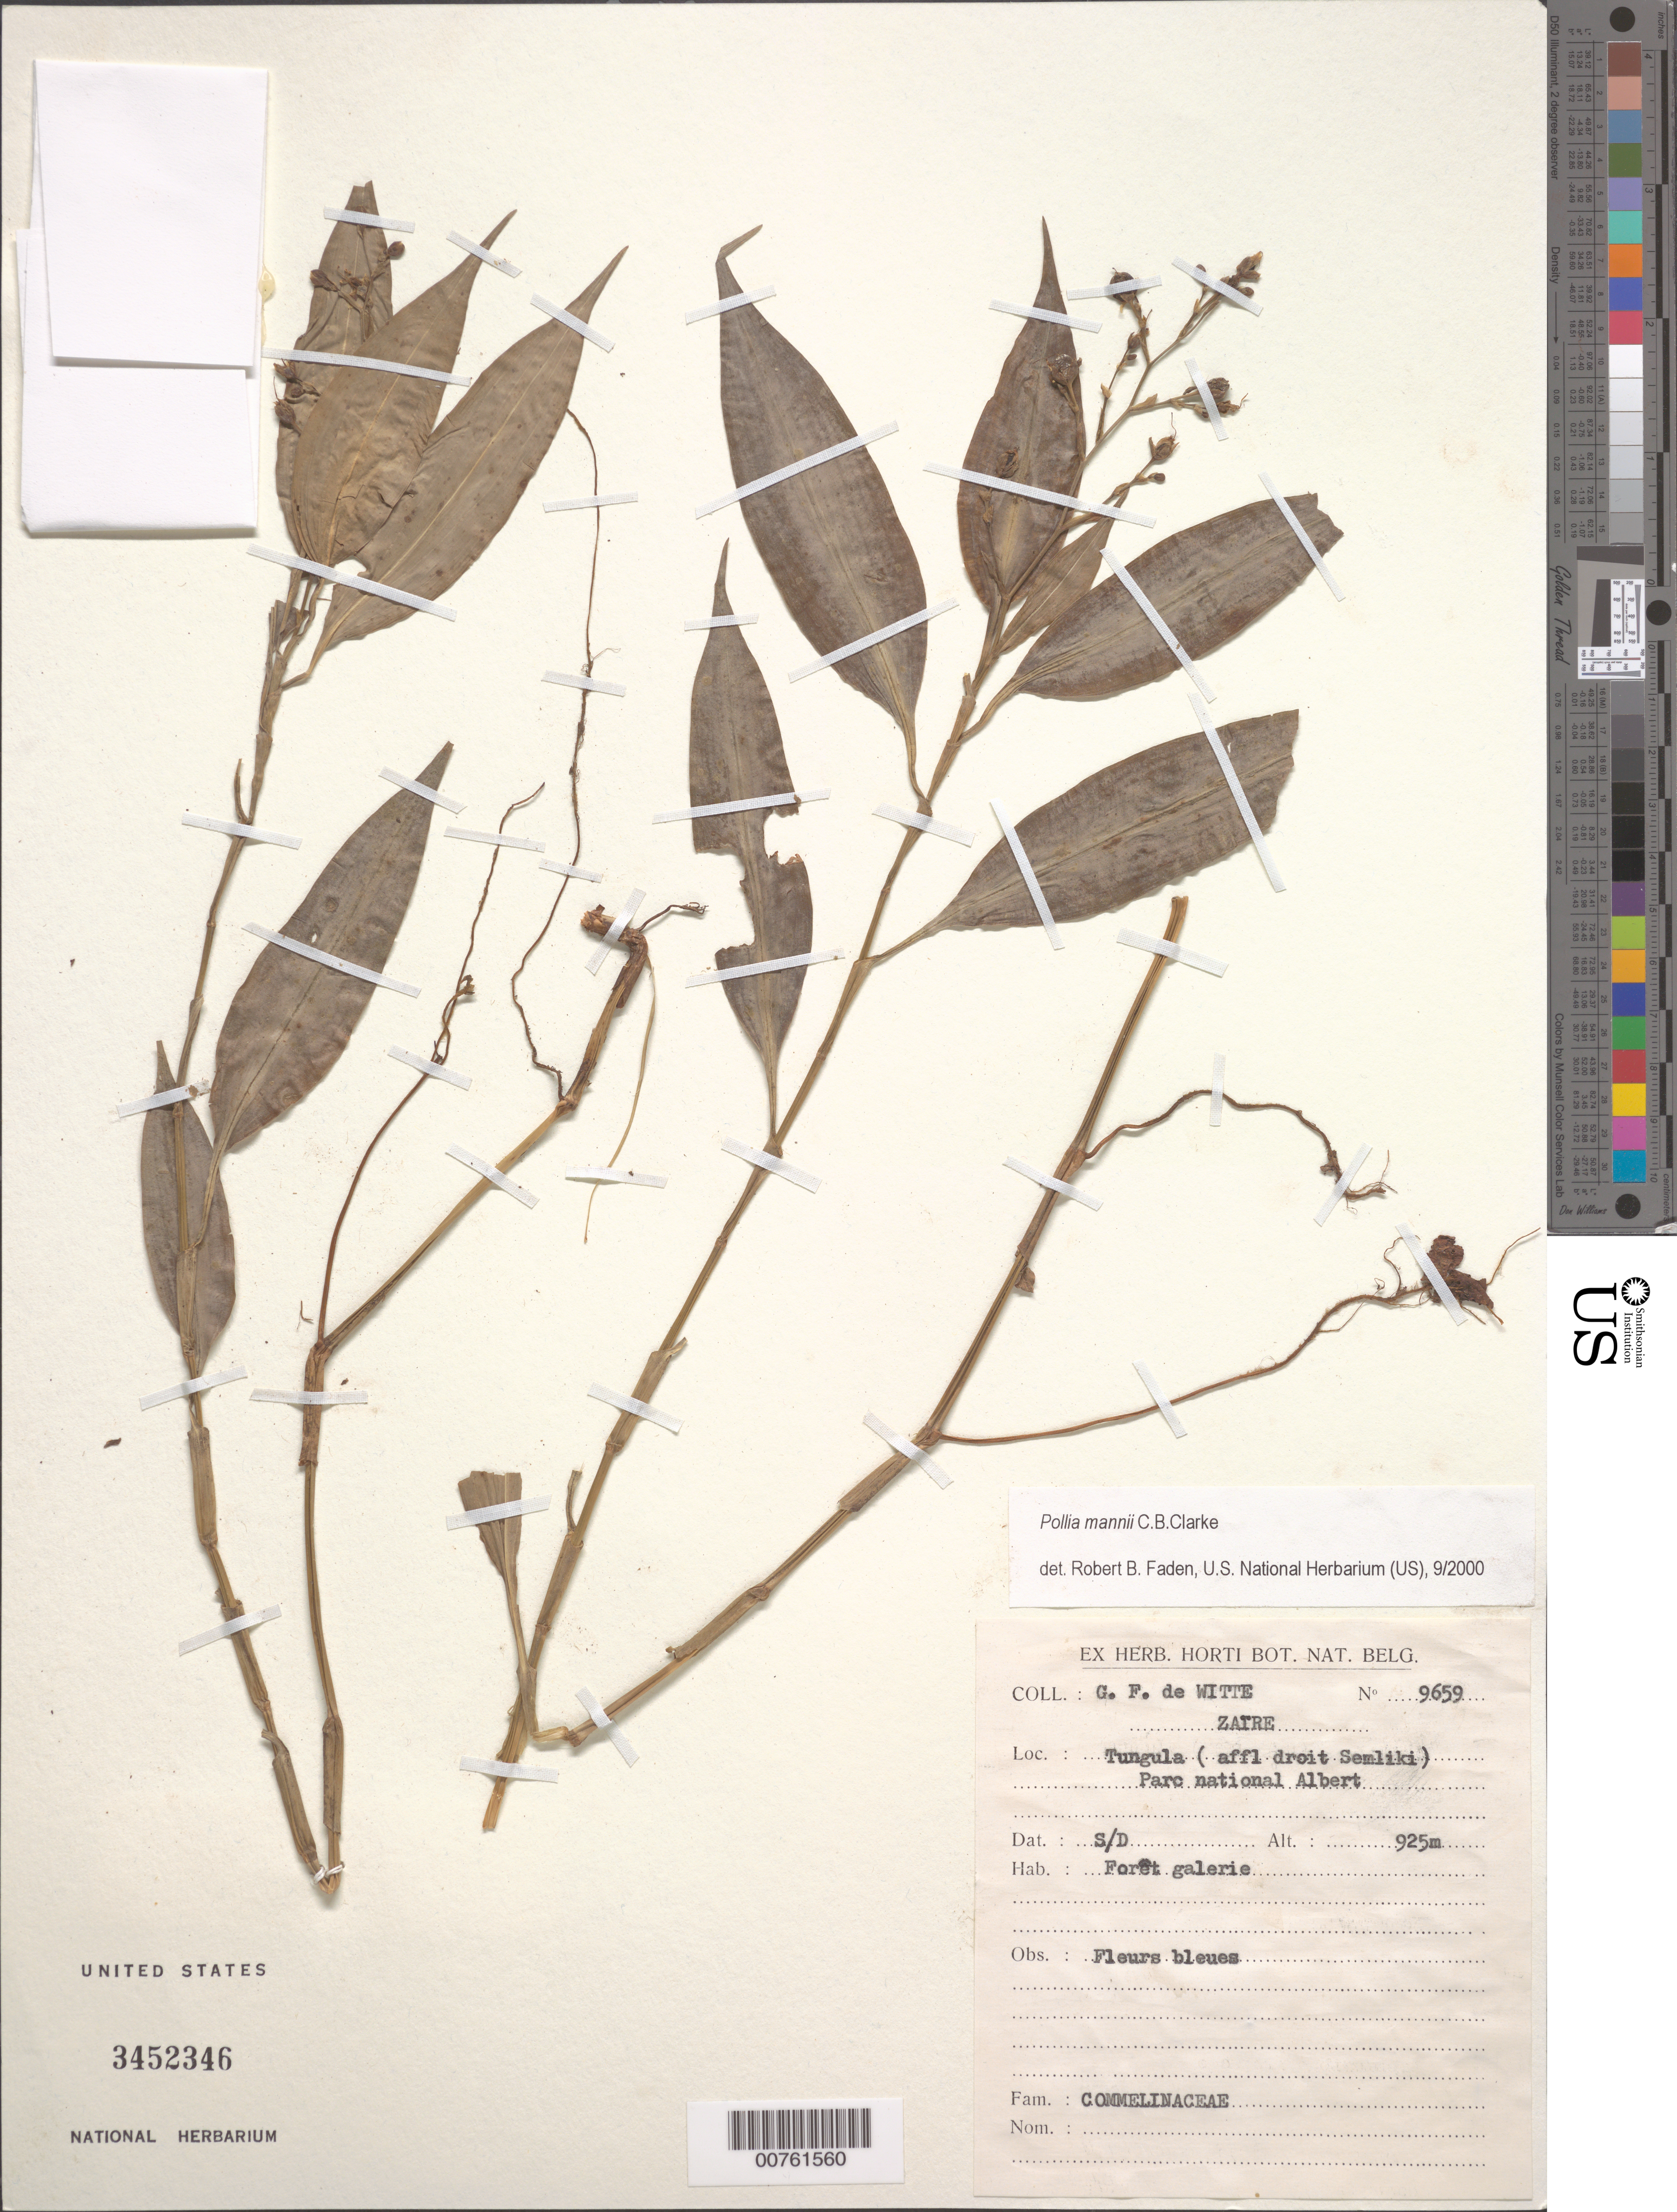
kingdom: Plantae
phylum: Tracheophyta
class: Liliopsida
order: Commelinales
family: Commelinaceae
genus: Pollia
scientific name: Pollia mannii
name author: C.B. Clarke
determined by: Faden, Robert B., (US), Smithsonian Institution - National Museum of Natural History (UNITED STATES)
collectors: G. F. Witte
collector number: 9659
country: Congo, Democratic Republic of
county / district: Tungula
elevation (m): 925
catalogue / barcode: US 3452346